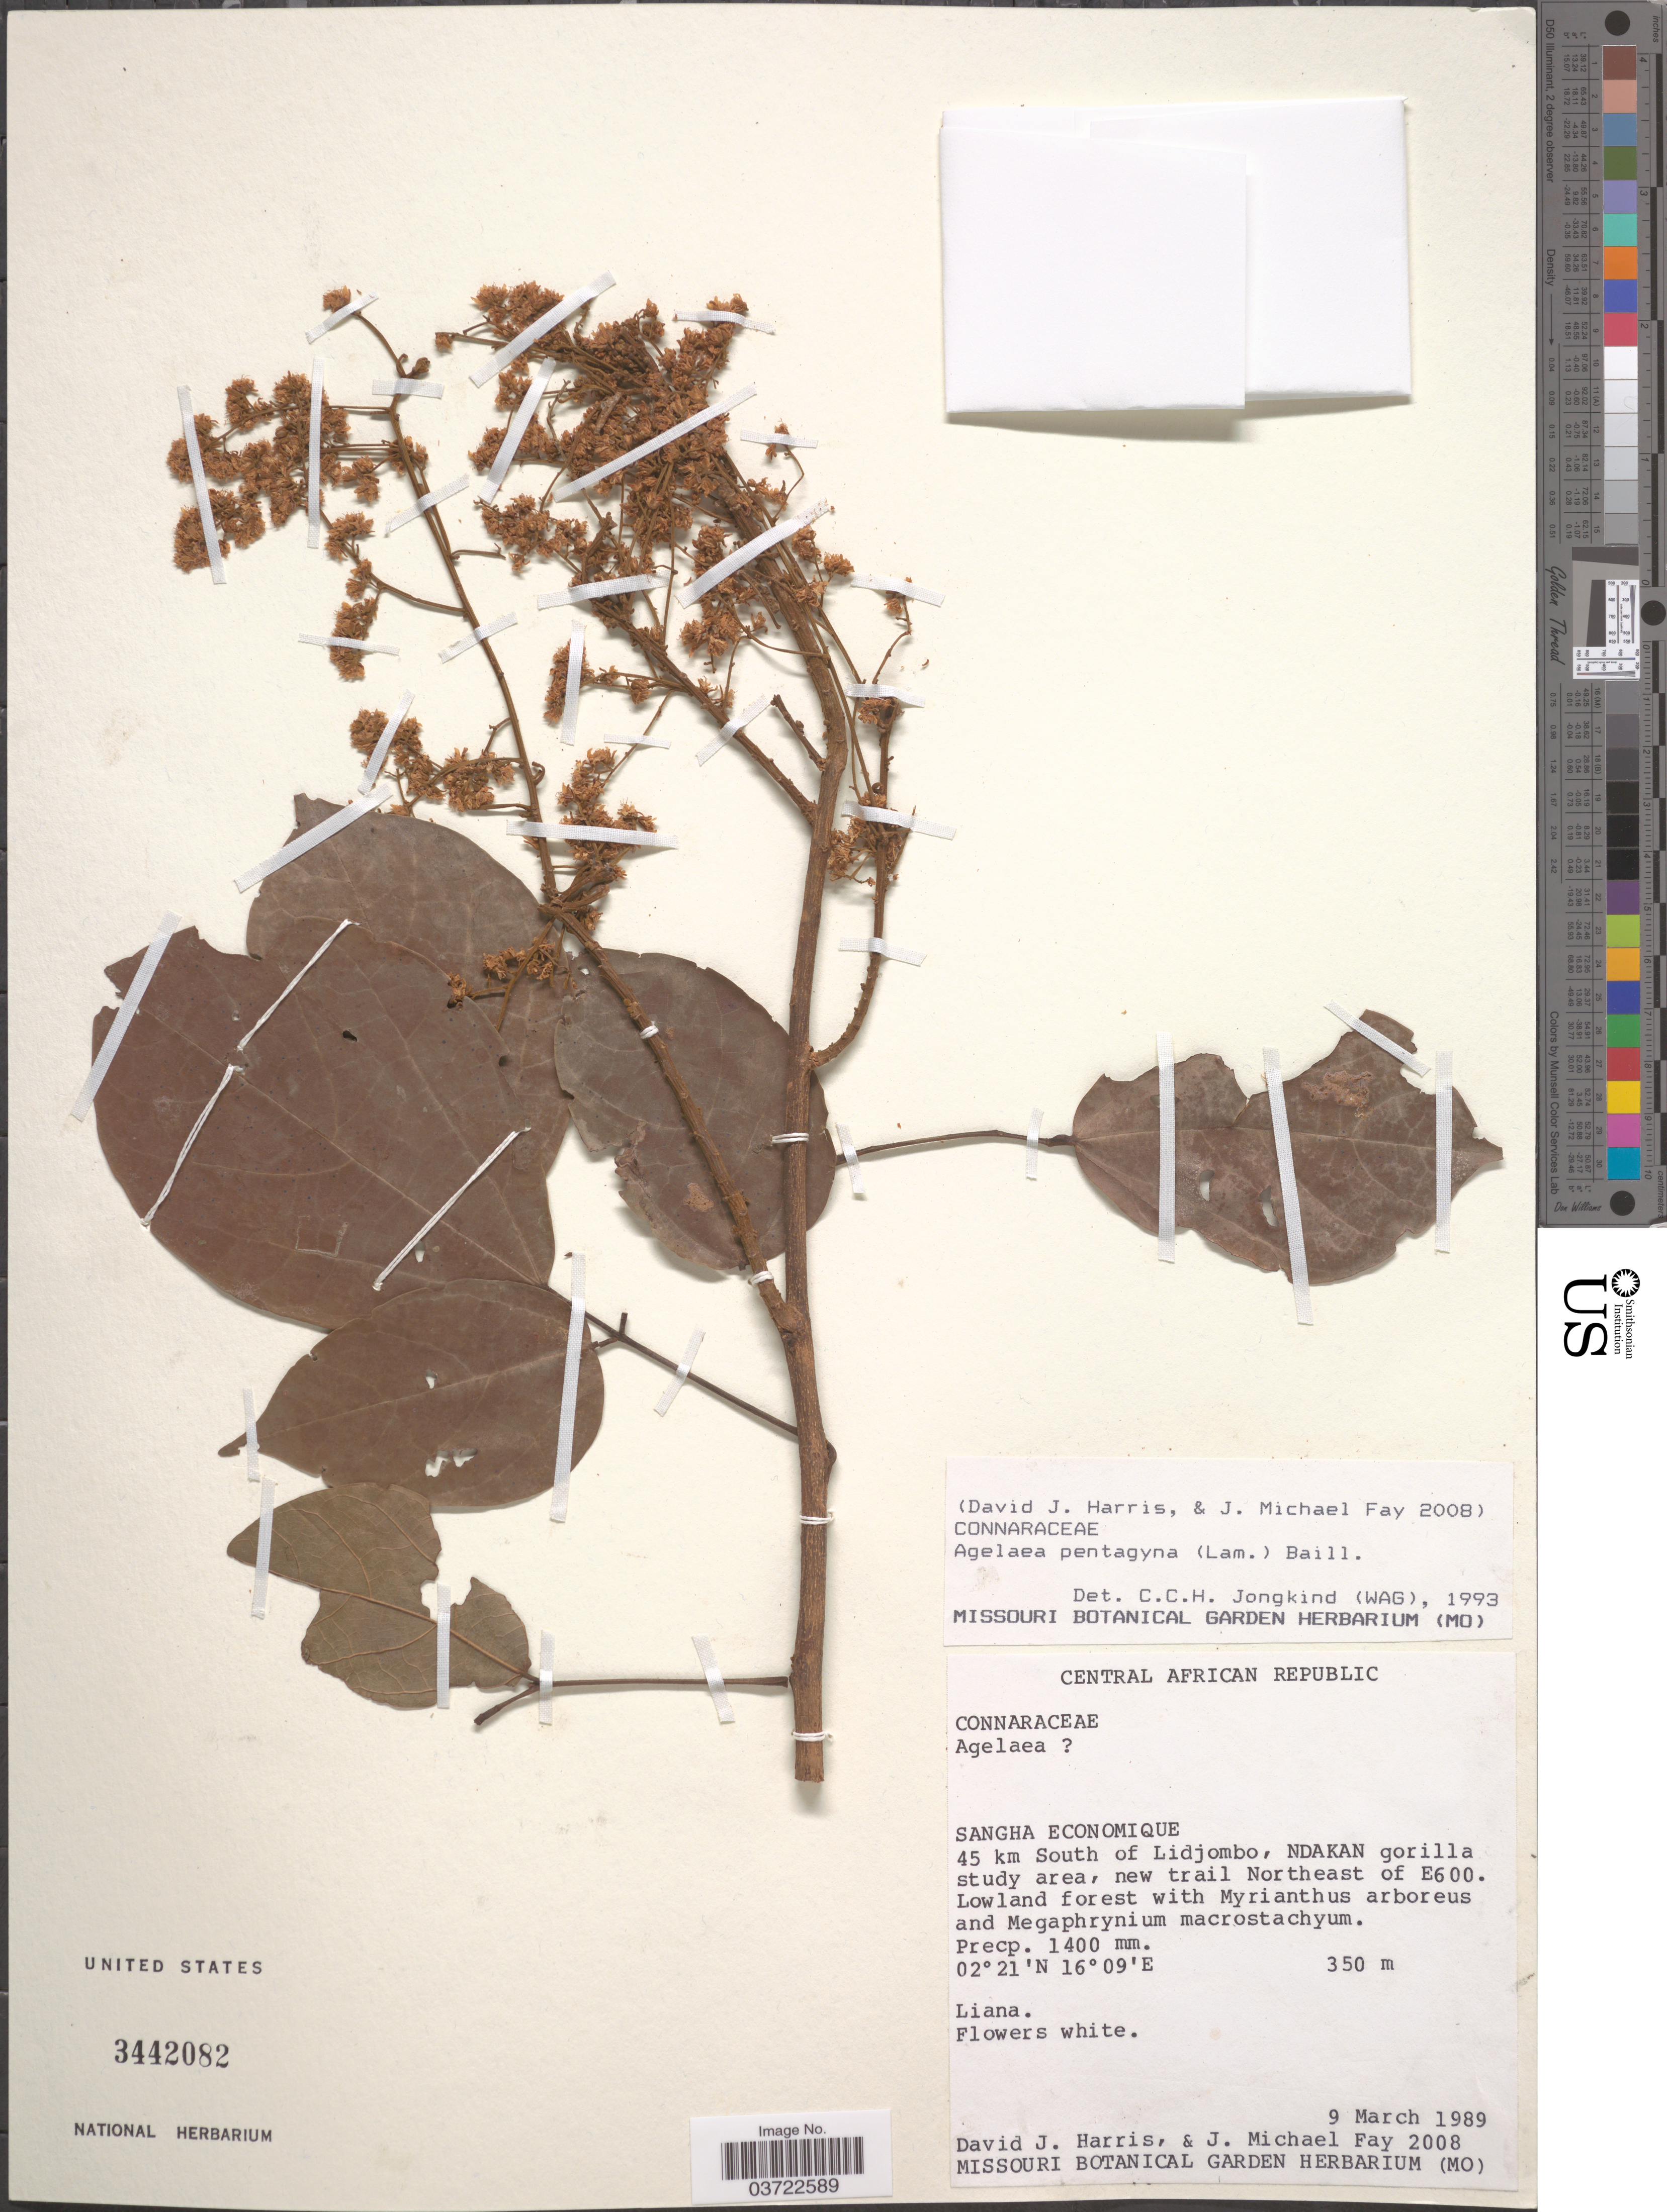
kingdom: Plantae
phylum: Tracheophyta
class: Magnoliopsida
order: Oxalidales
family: Connaraceae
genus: Agelaea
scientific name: Agelaea pentagyna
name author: (Lam.) Baill.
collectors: D. J. Harris & J. M. Fay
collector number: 2008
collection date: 1989-03-09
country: Central African Republic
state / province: Sangha-Mbaere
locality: Sangha Economique. 45 km South of Lidjombo, Ndakan gorilla study area, new trail Northeast of E600.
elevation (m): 350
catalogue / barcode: US 3442082